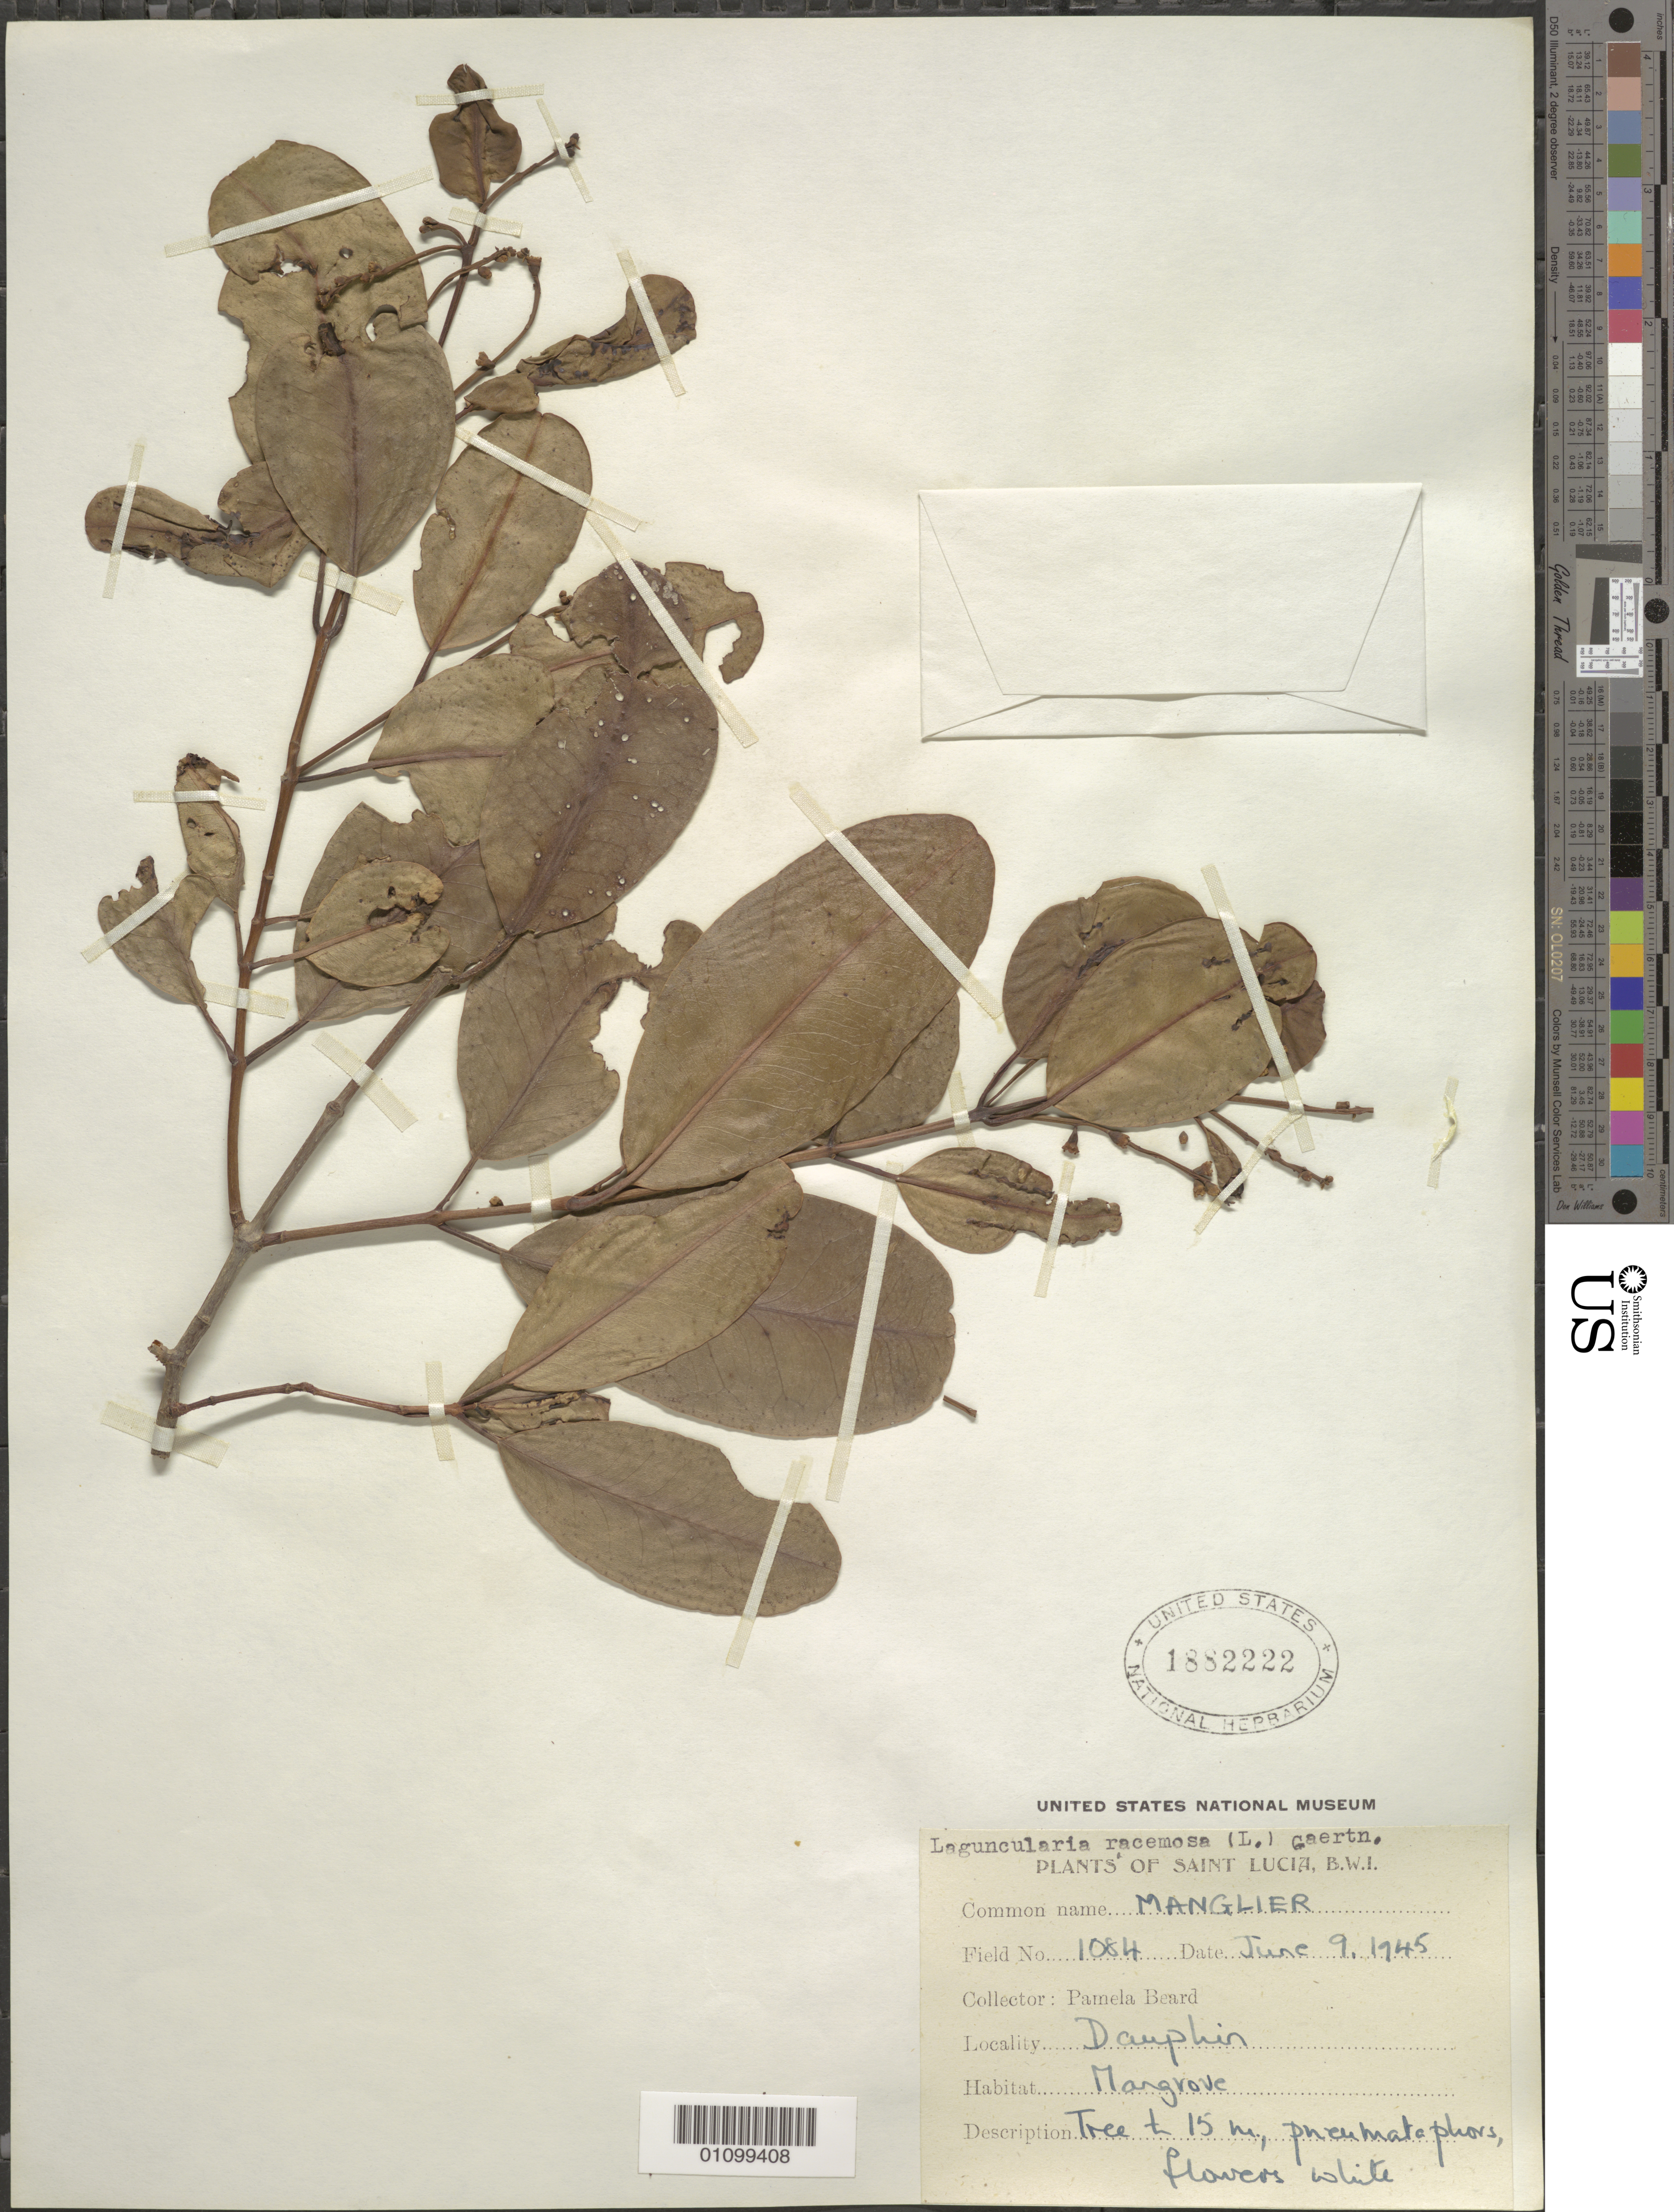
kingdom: Plantae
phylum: Tracheophyta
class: Magnoliopsida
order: Myrtales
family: Combretaceae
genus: Conocarpus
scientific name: Conocarpus erectus var. erectus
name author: L.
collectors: P. Beard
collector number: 1084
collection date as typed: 09 Jun 1945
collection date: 1945-06-09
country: St. Lucia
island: St. Lucia I.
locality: Dauphin. Mangrove.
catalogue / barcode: US 1882222